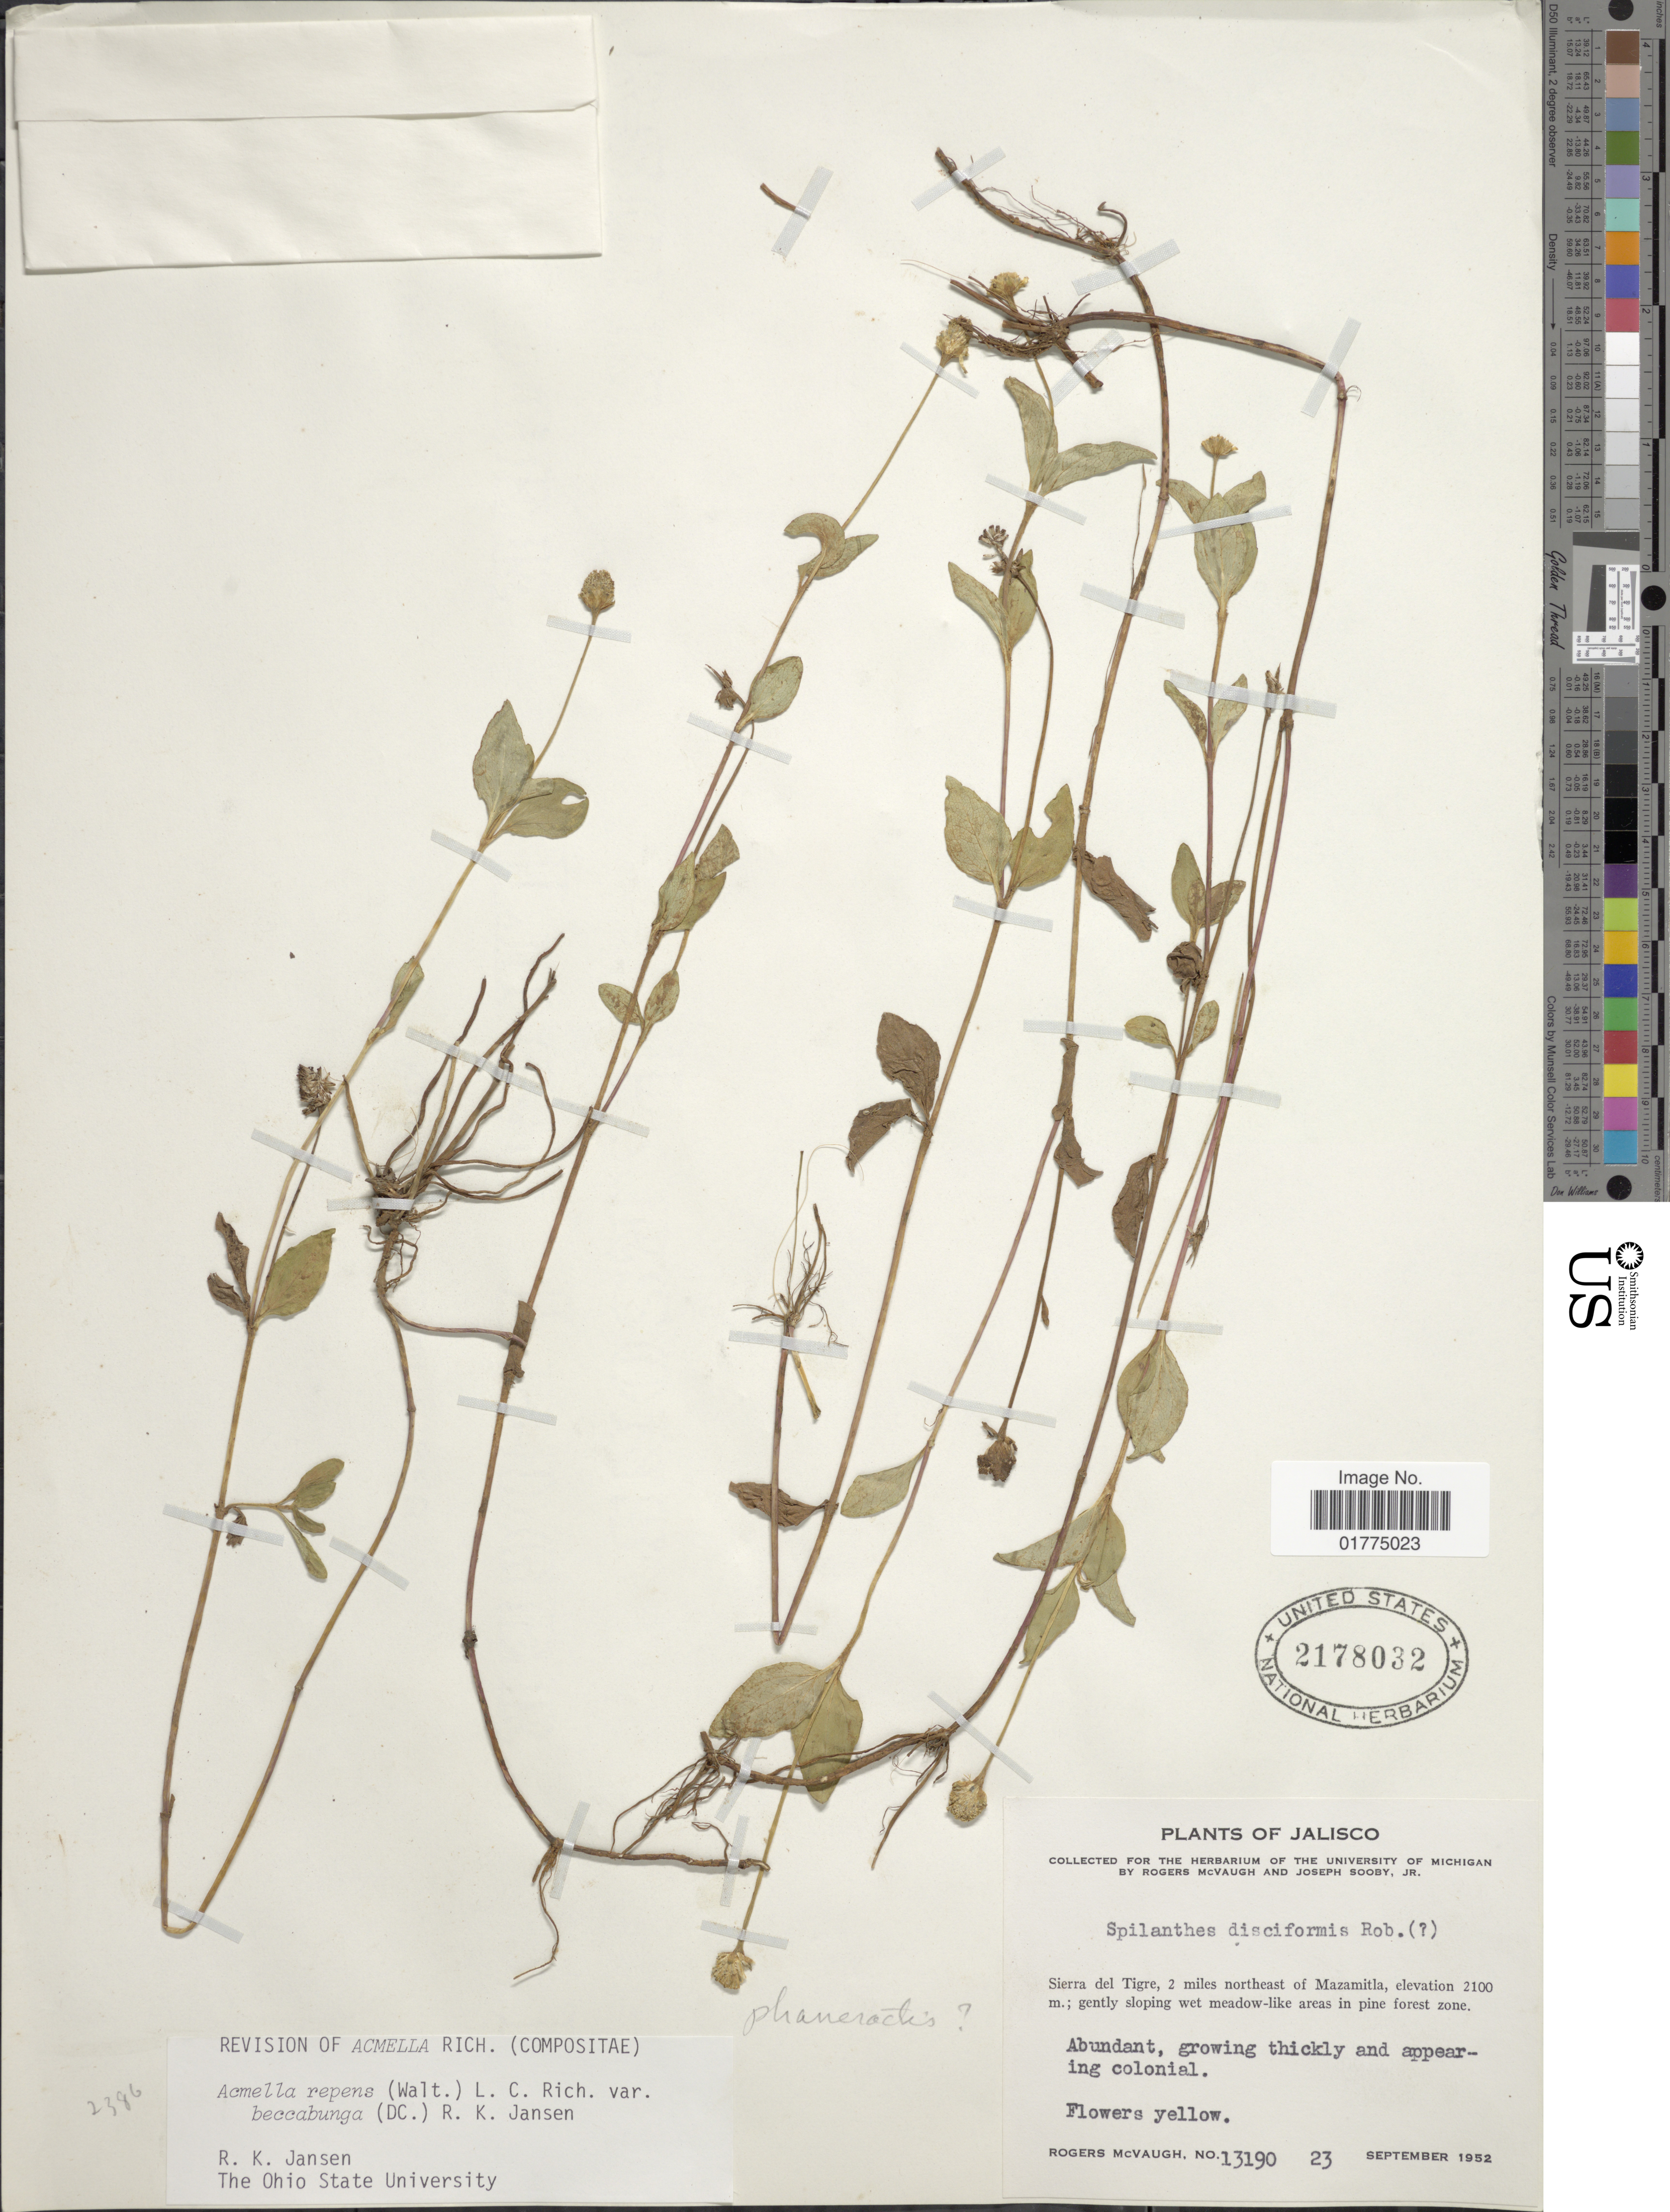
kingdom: Plantae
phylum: Tracheophyta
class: Magnoliopsida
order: Asterales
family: Asteraceae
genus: Acmella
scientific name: Acmella repens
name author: (Walter) Rich.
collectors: R. McVaugh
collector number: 13190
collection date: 1952-09-23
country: Mexico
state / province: Jalisco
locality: Jalisco. Sierra del Tigre, 2 miles northeast of Mazamitla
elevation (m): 2100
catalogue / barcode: US 2178032